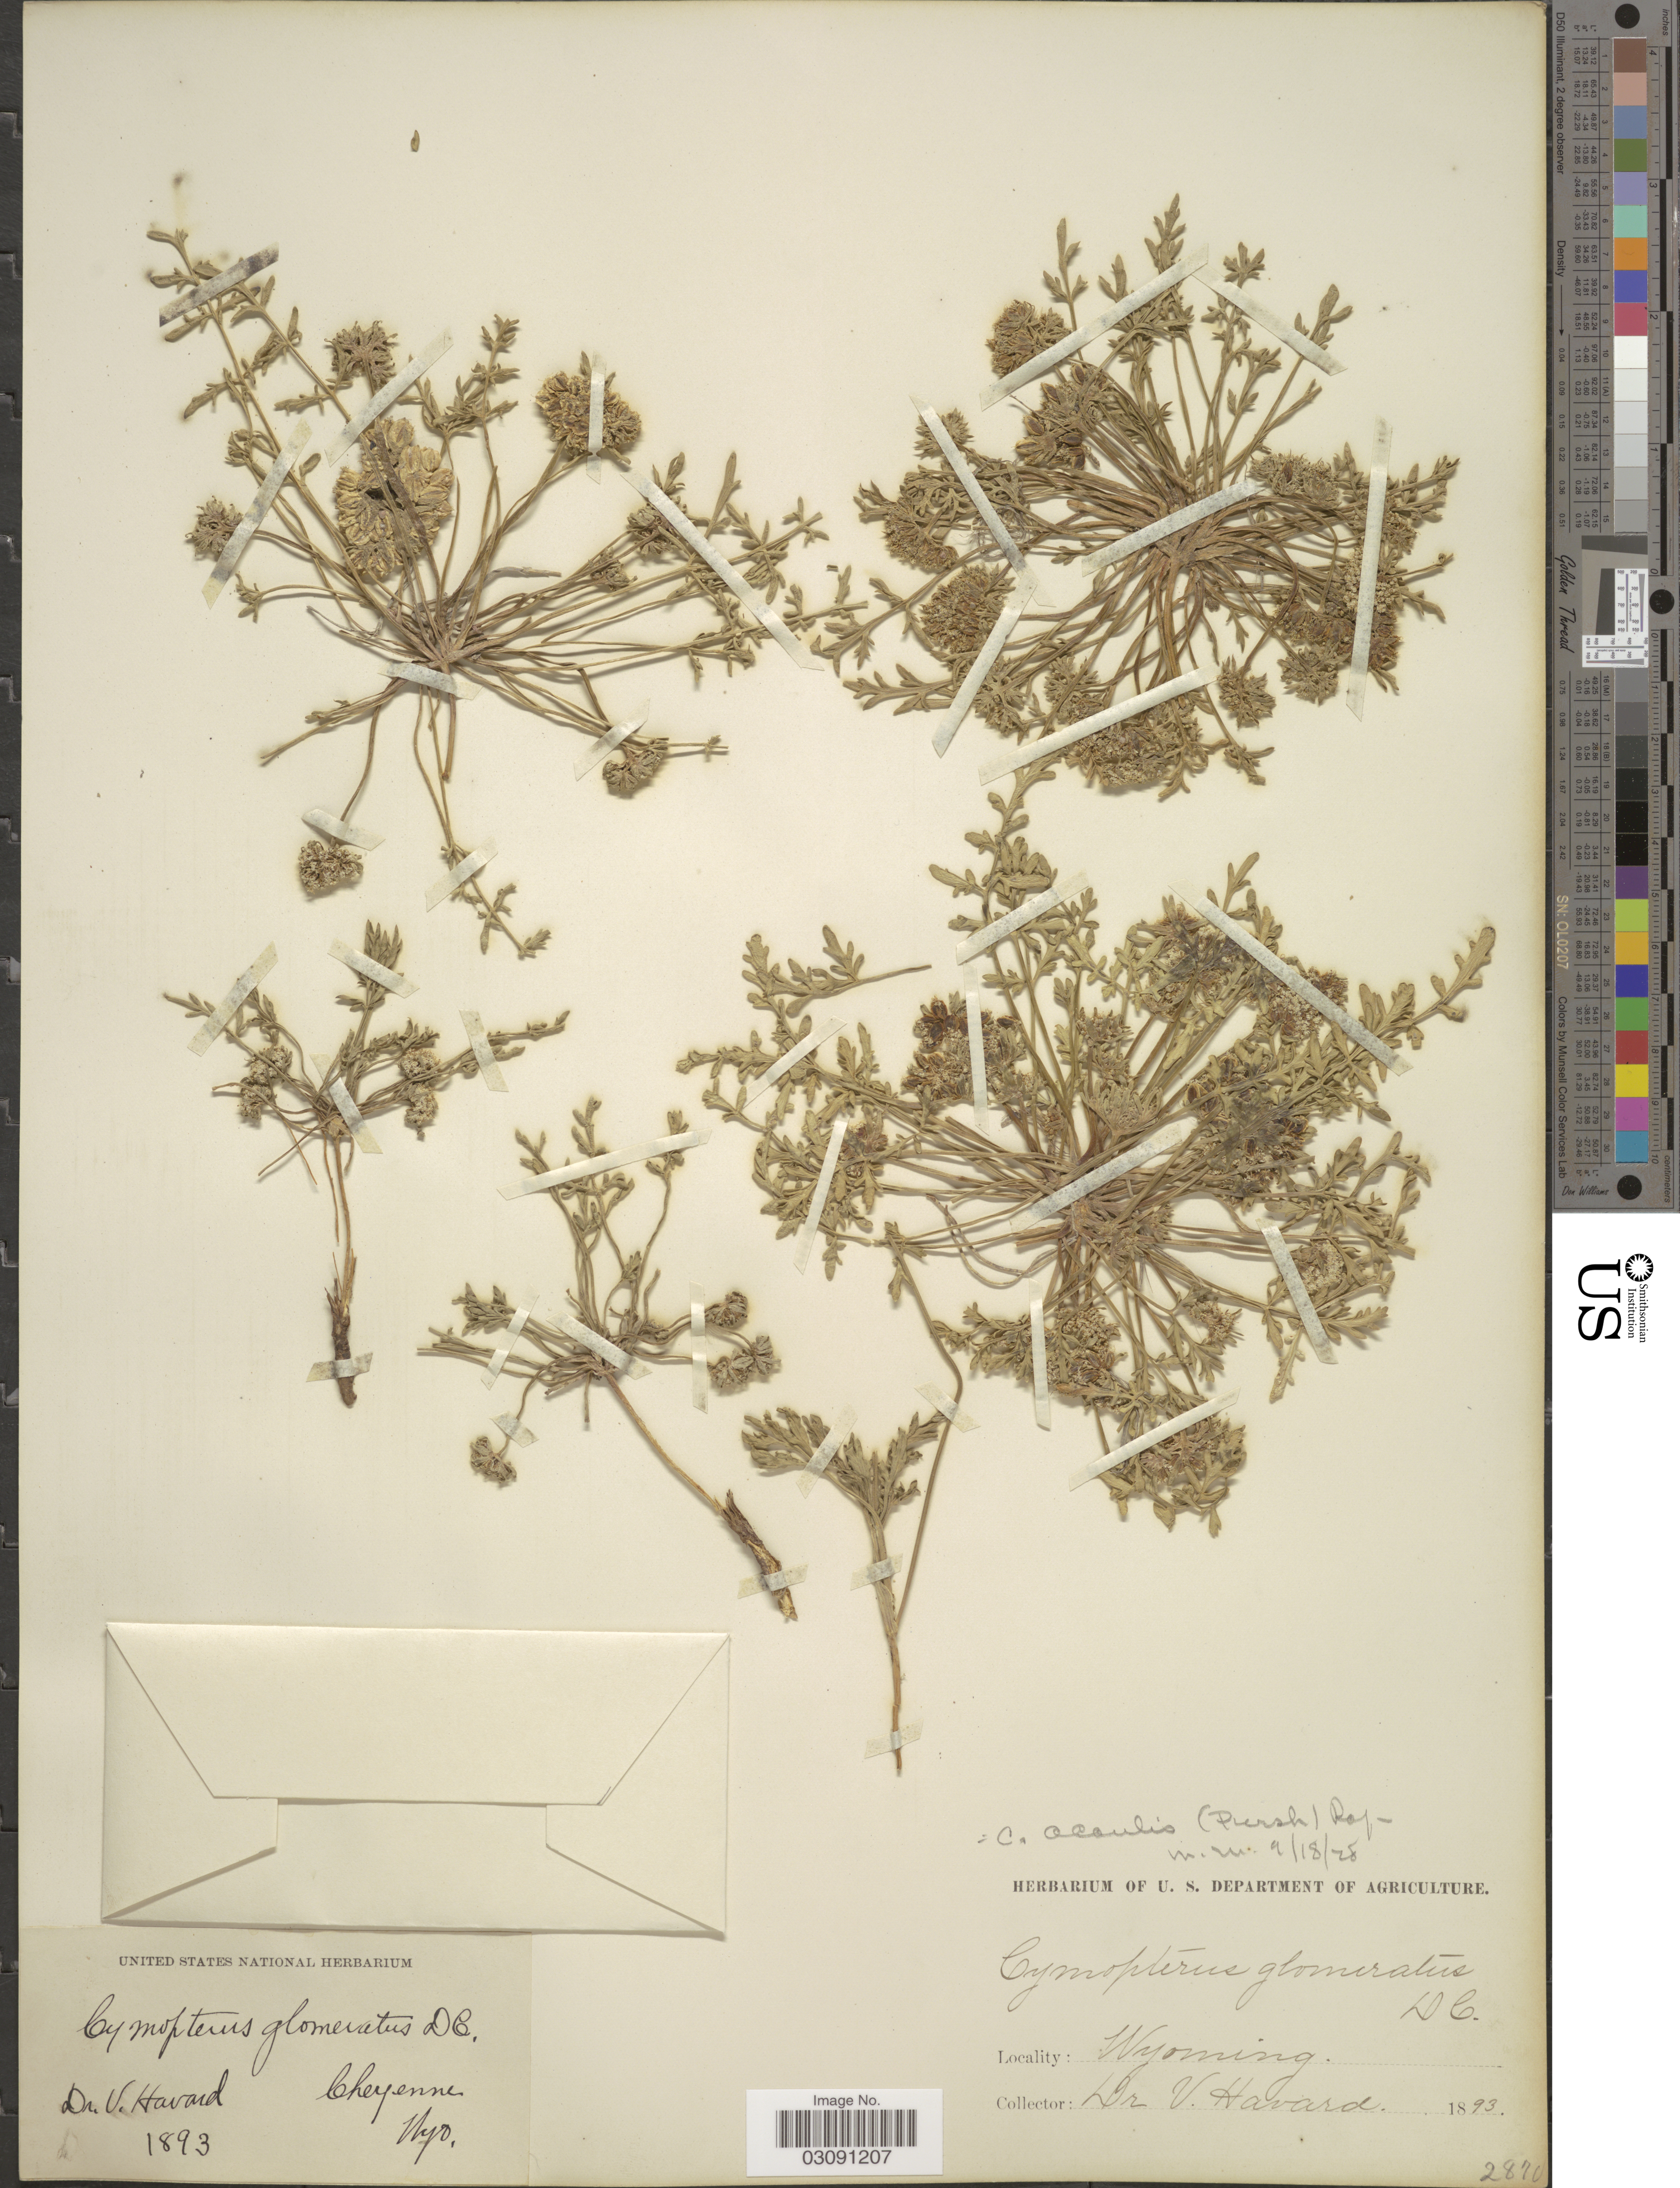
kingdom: Plantae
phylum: Tracheophyta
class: Magnoliopsida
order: Apiales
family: Apiaceae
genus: Cymopterus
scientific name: Cymopterus acaulis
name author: (Pursh) Raf.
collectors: V. Havard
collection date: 1893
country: United States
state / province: Wyoming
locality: Cheyenne.